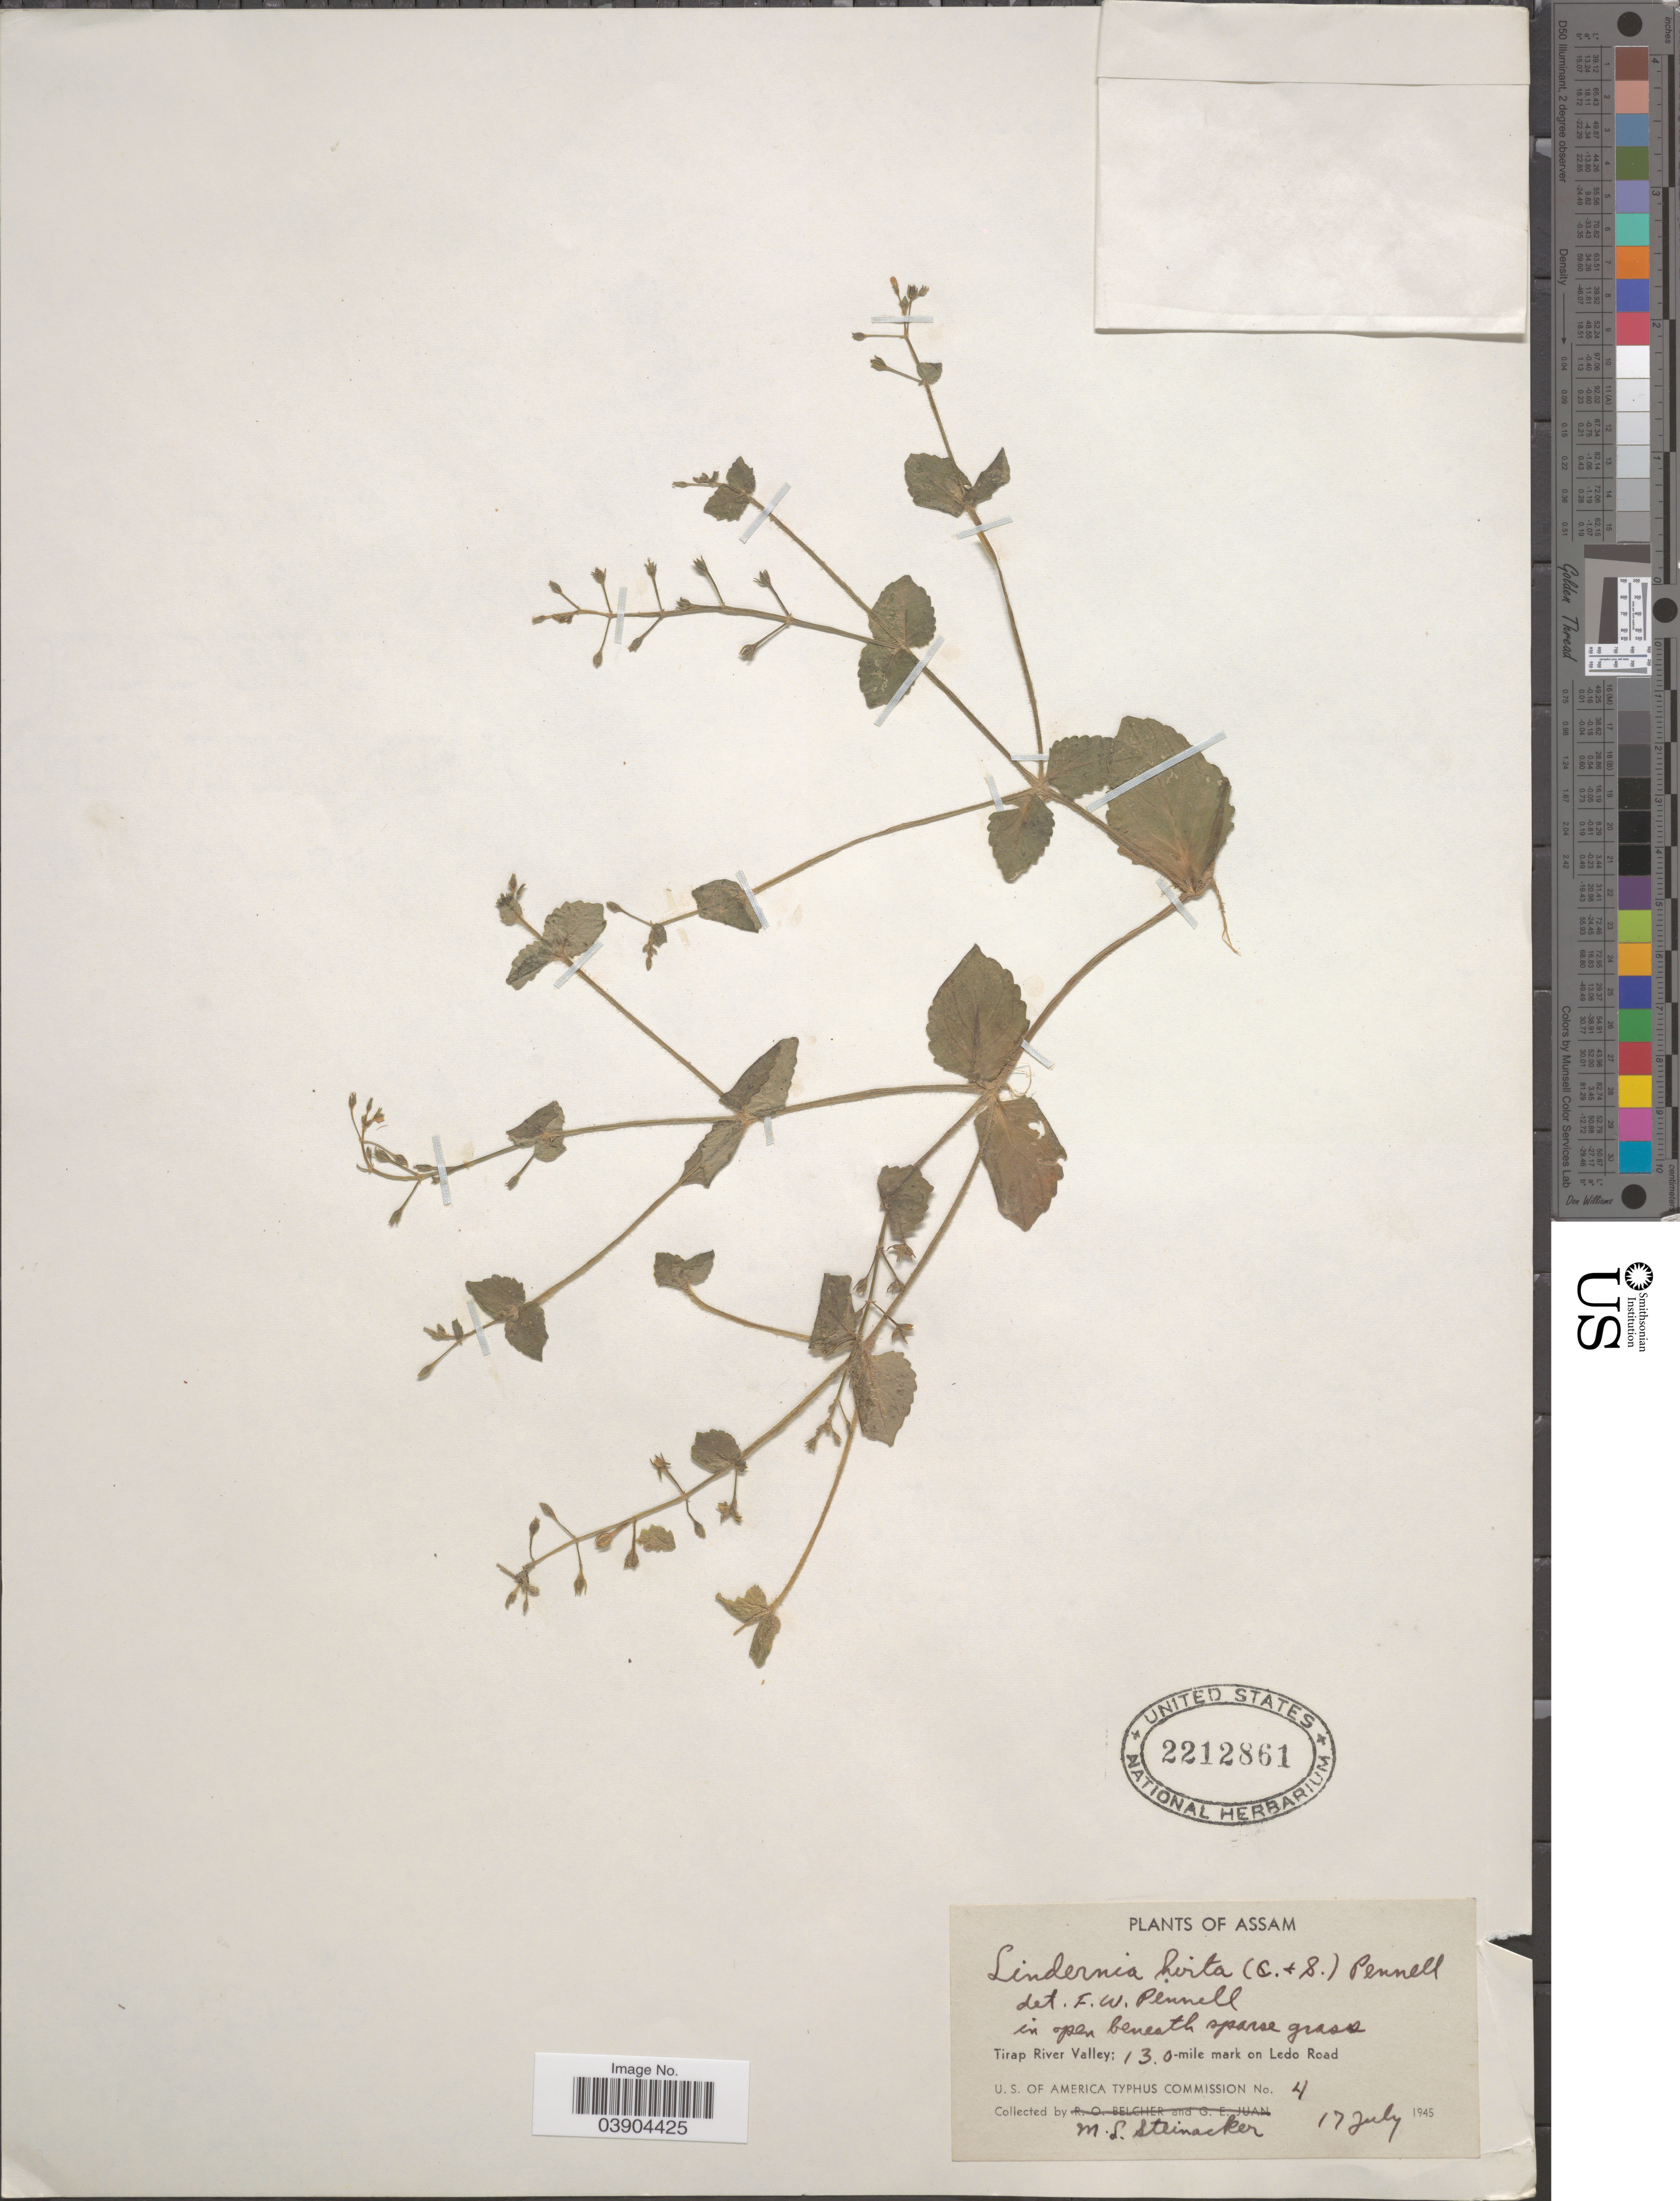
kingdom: Plantae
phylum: Tracheophyta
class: Magnoliopsida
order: Lamiales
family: Linderniaceae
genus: Lindernia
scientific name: Lindernia hirta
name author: (Cham. & Schltdl.) Pennell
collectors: M. Steinacker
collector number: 4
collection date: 1945-07-17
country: India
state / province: Assam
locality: Tirap River Valley; 13.0 -mile mark on Ledo Road.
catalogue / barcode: US 2212861